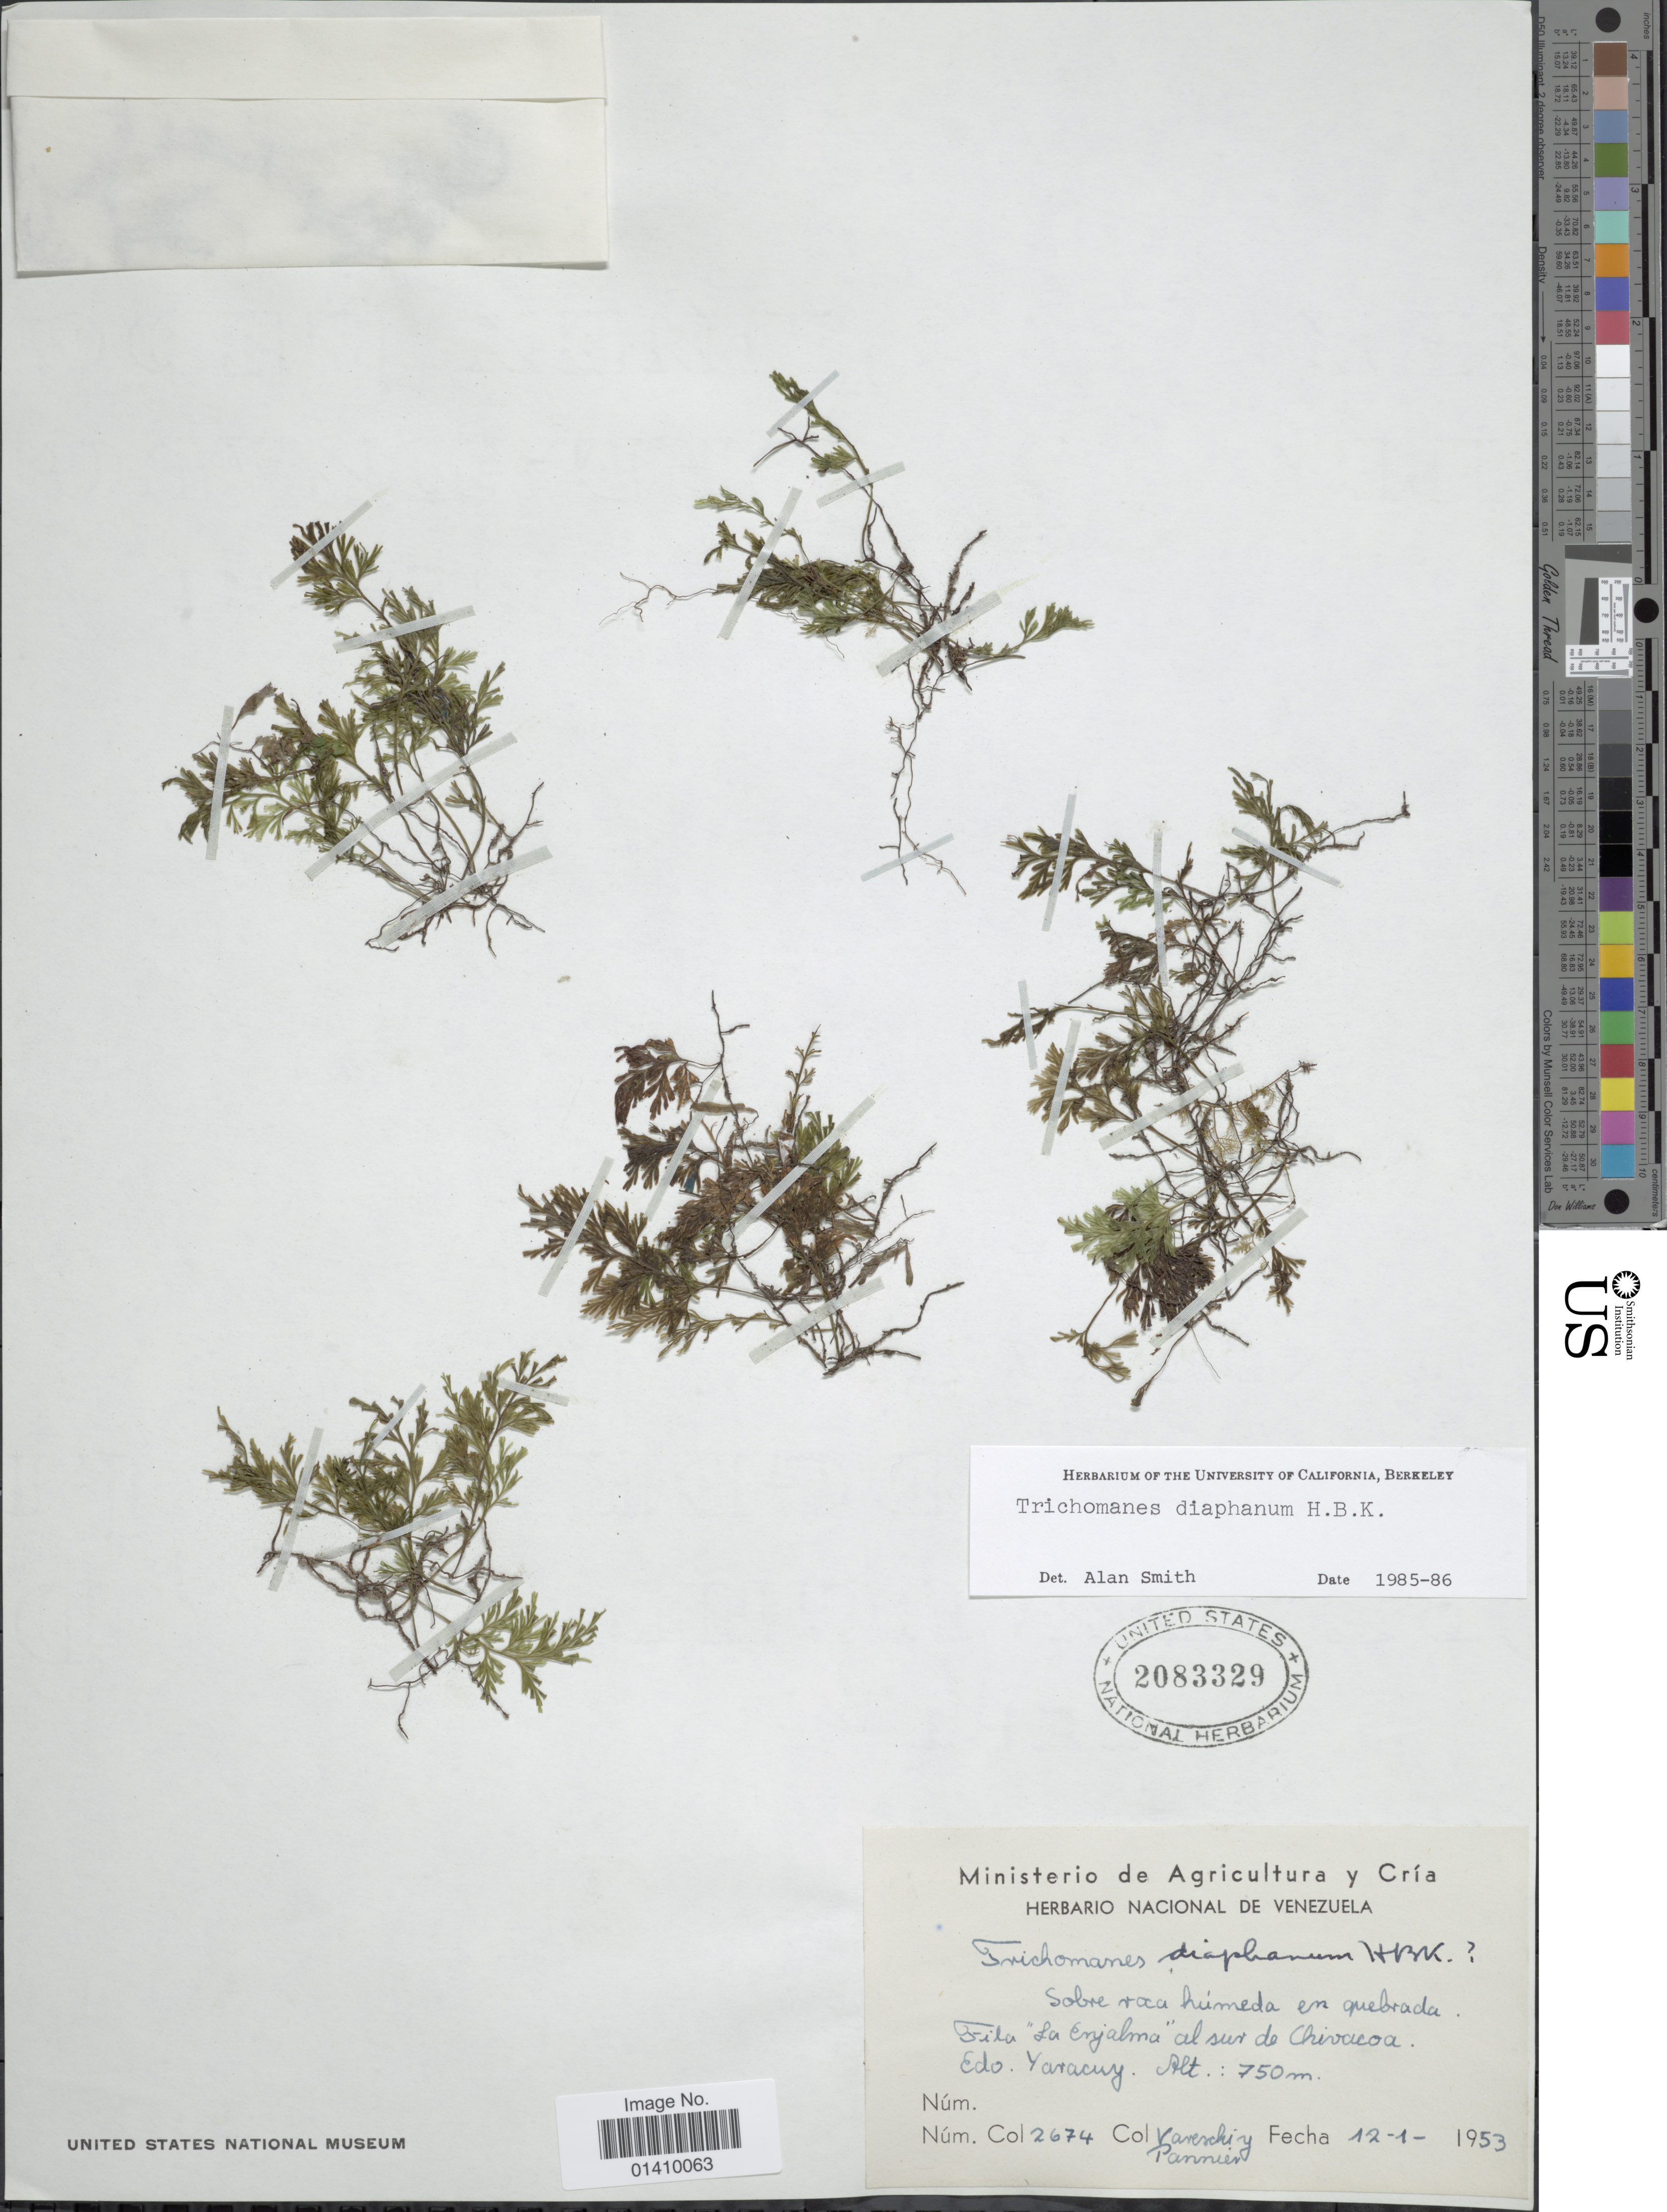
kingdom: Plantae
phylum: Tracheophyta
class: Polypodiopsida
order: Hymenophyllales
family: Hymenophyllaceae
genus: Polyphlebium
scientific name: Polyphlebium diaphanum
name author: (Kunth) Ebihara & Dubuisson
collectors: -. Vareschi & F. Pannier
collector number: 2674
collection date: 1953-01-12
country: Venezuela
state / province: Yaracuy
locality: Fila La Enjalma al sur de Chivacoa Edo. Yaracuy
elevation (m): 750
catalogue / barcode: US 2083329